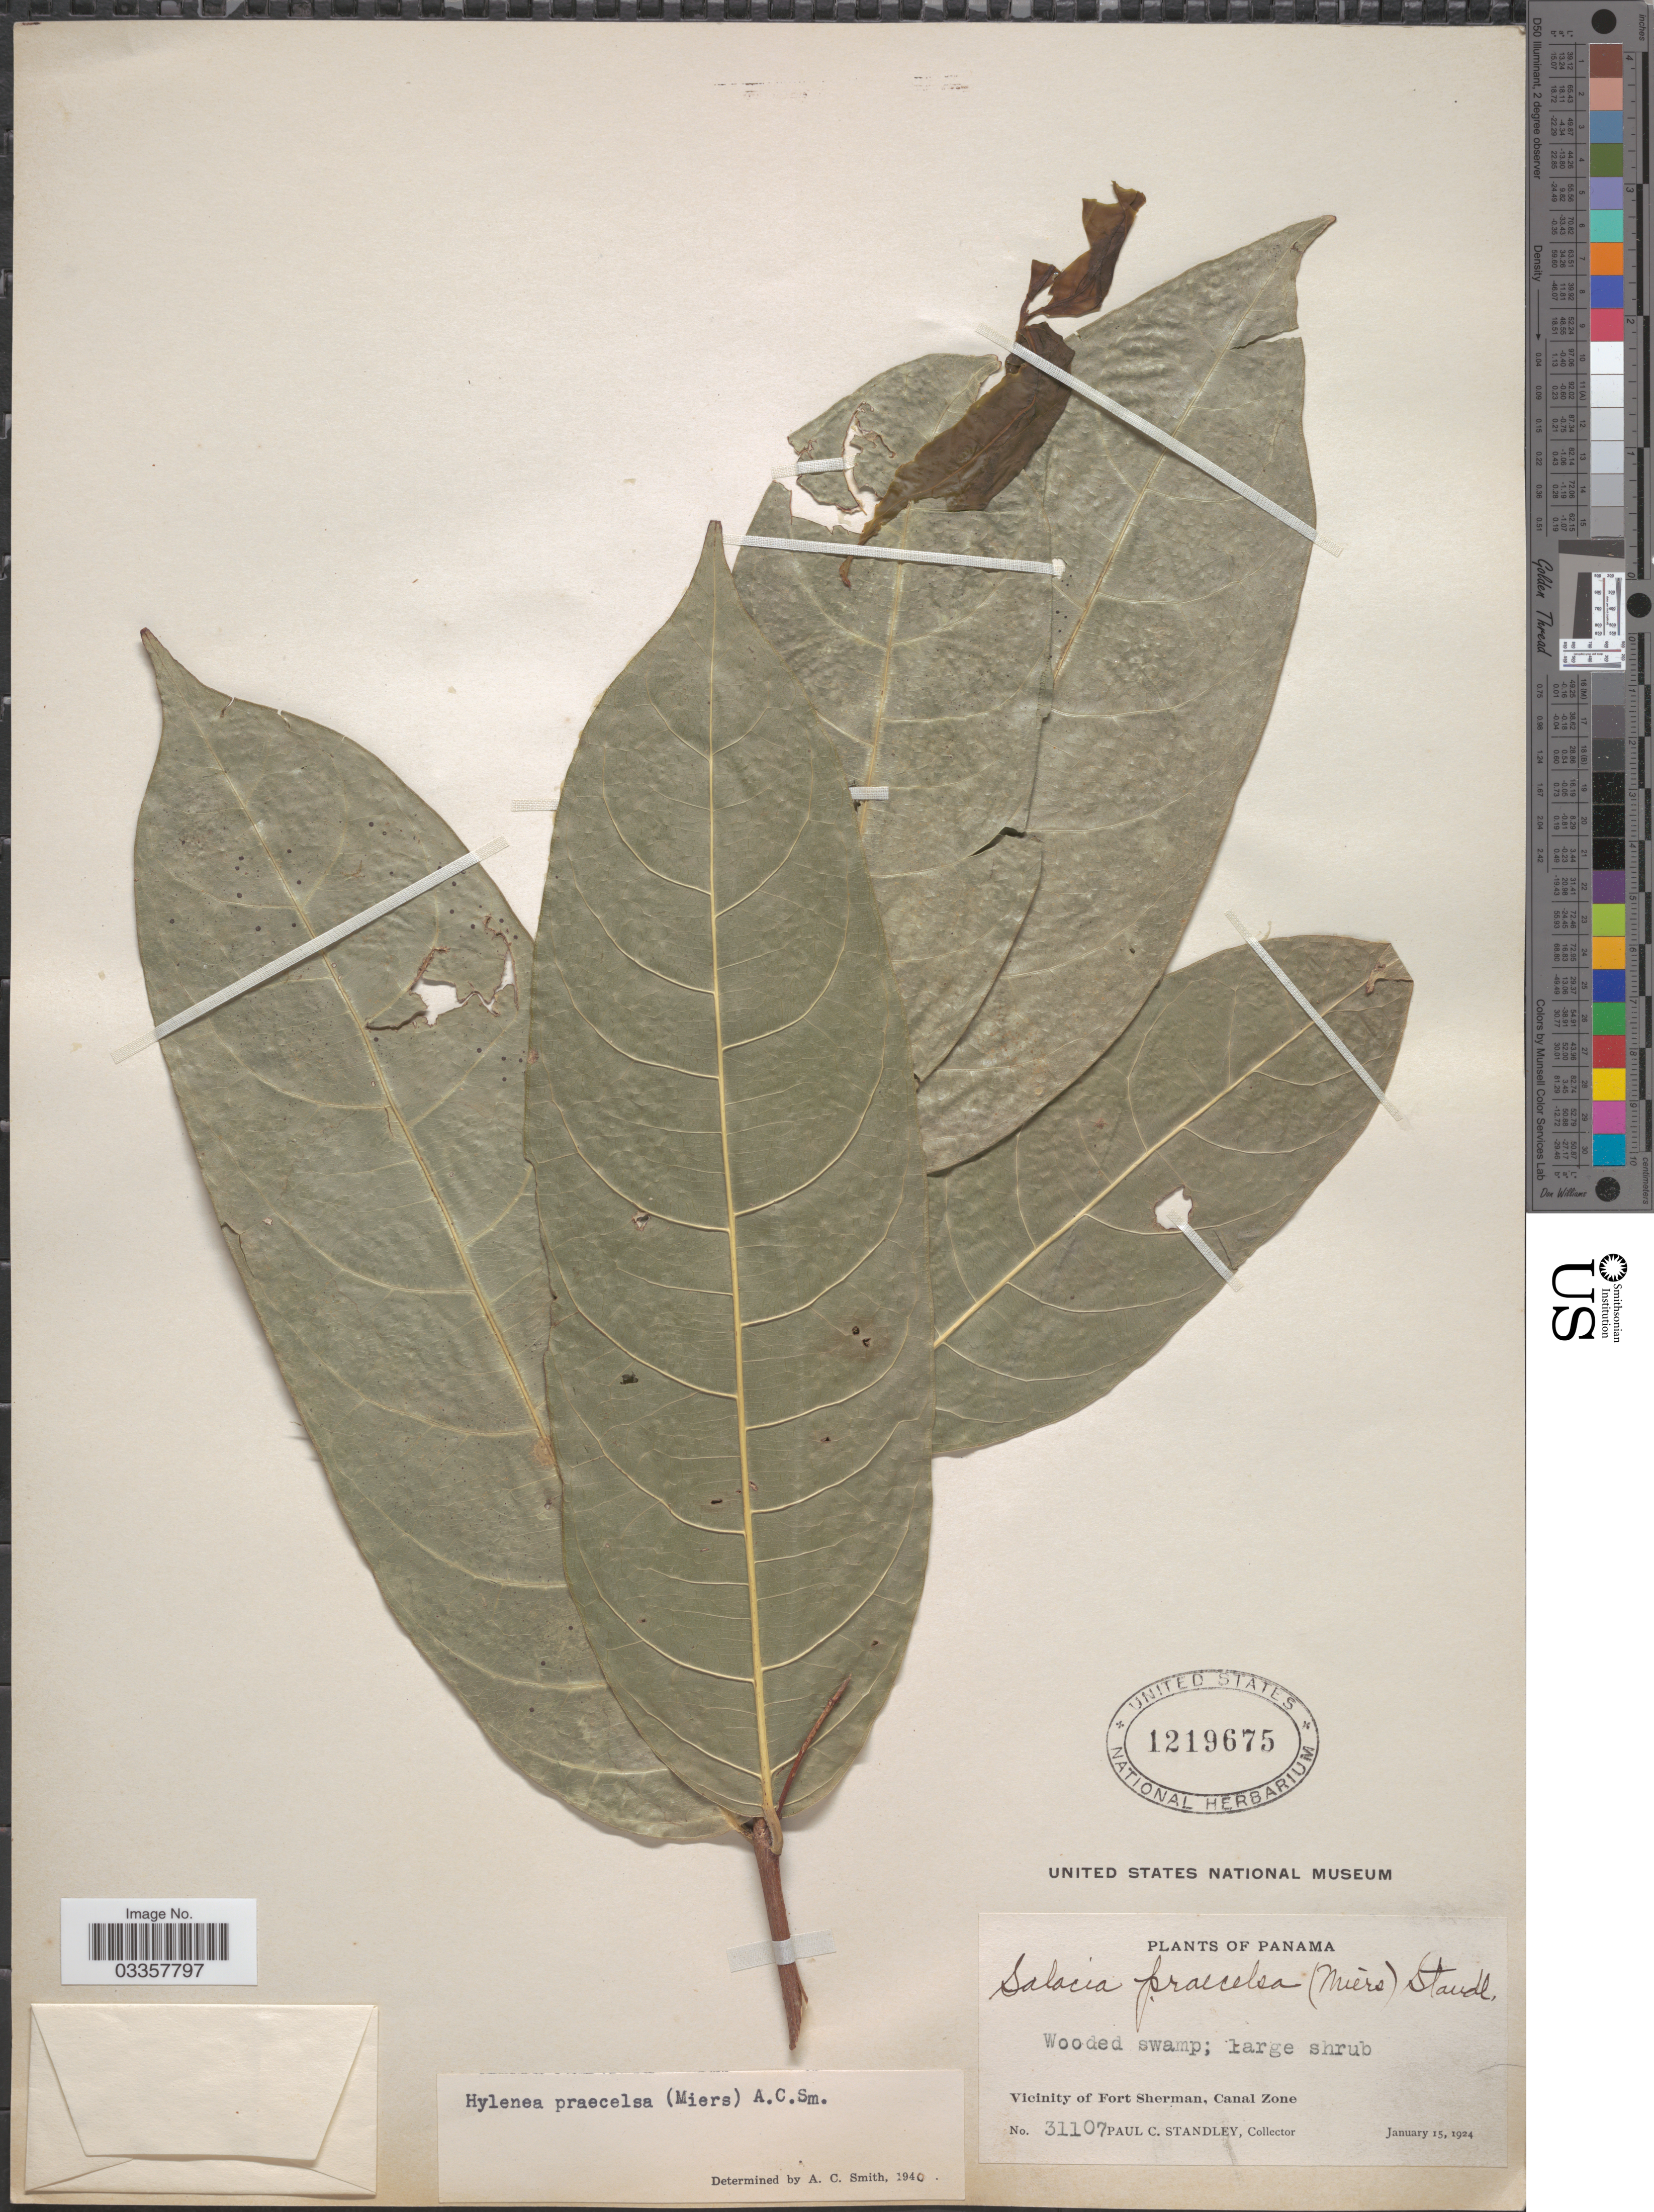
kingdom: Plantae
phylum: Tracheophyta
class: Magnoliopsida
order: Celastrales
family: Celastraceae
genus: Hylenaea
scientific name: Hylenaea praecelsa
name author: (Miers) A.C. Sm.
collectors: P. C. Standley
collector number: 31107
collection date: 1924-01-15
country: Panama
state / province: Colón / Panamá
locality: Vicinity of Fort Sherman, Canal Zone.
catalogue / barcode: US 1219675